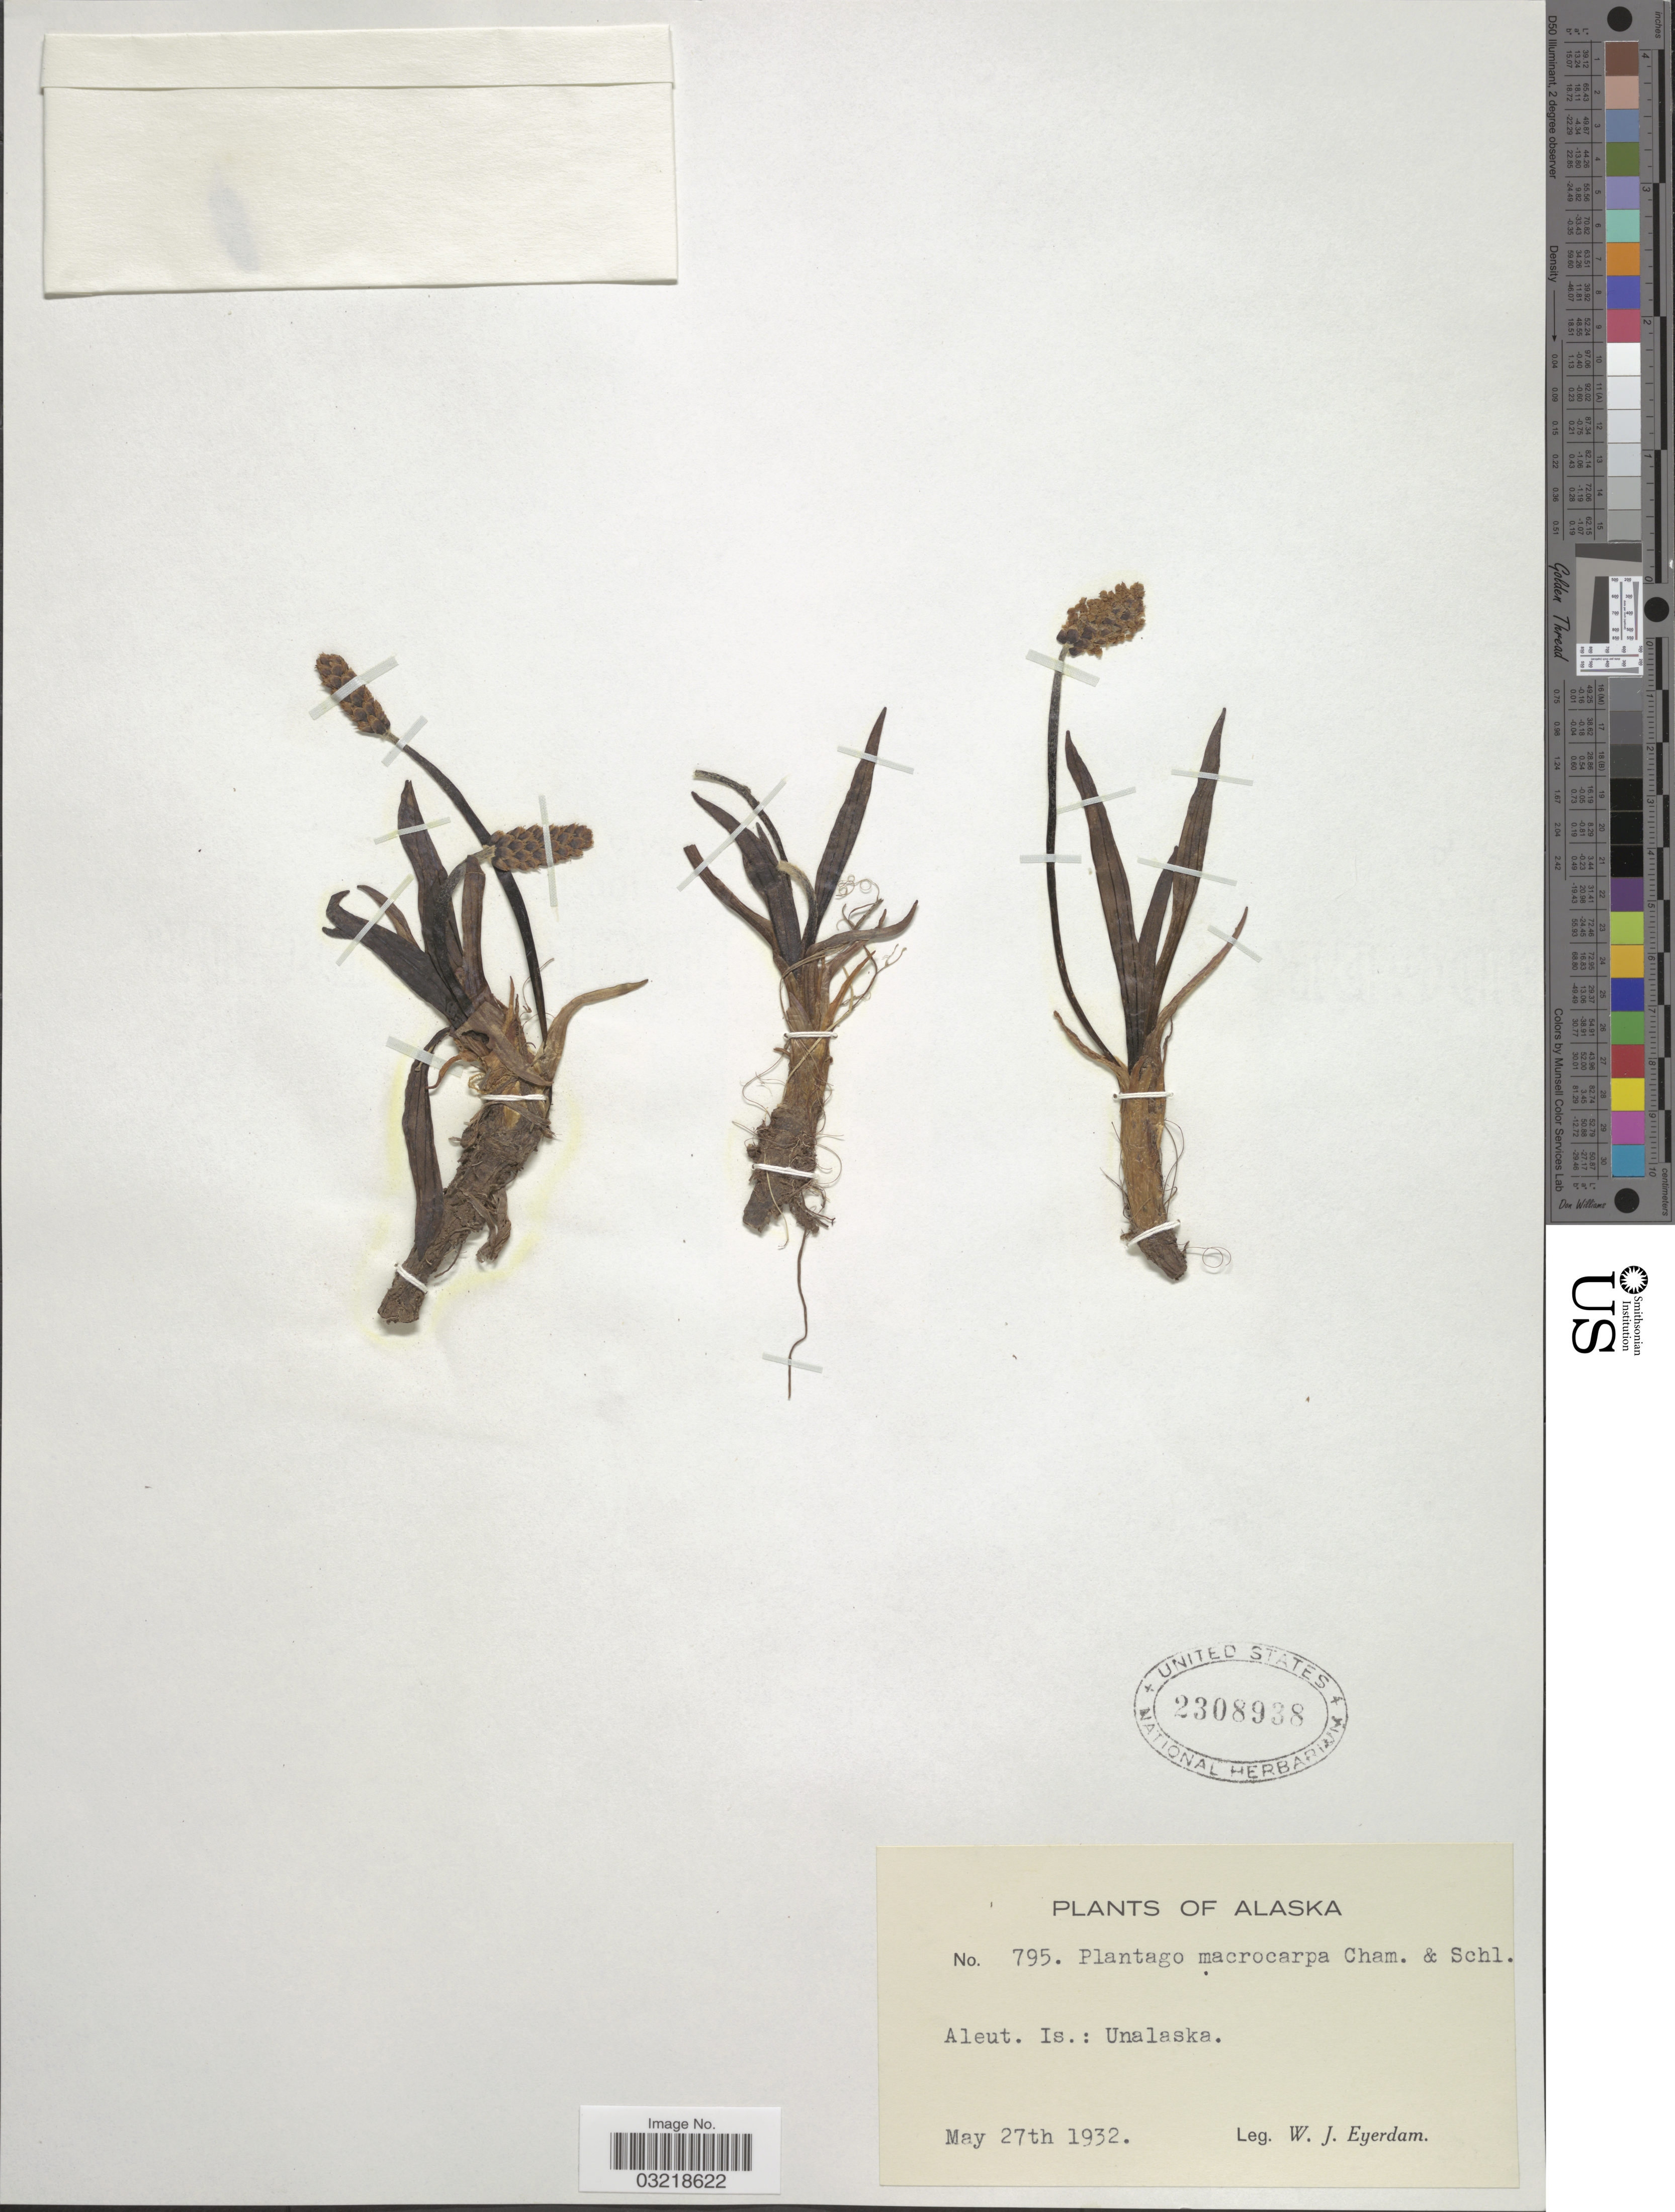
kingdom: Plantae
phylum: Tracheophyta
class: Magnoliopsida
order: Lamiales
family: Plantaginaceae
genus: Plantago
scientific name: Plantago macrocarpa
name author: Cham. & Schltdl.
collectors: W. J. Eyerdam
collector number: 795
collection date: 1932-05-27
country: United States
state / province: Alaska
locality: Aleut. Is.: Unalaska.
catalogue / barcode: US 2308938